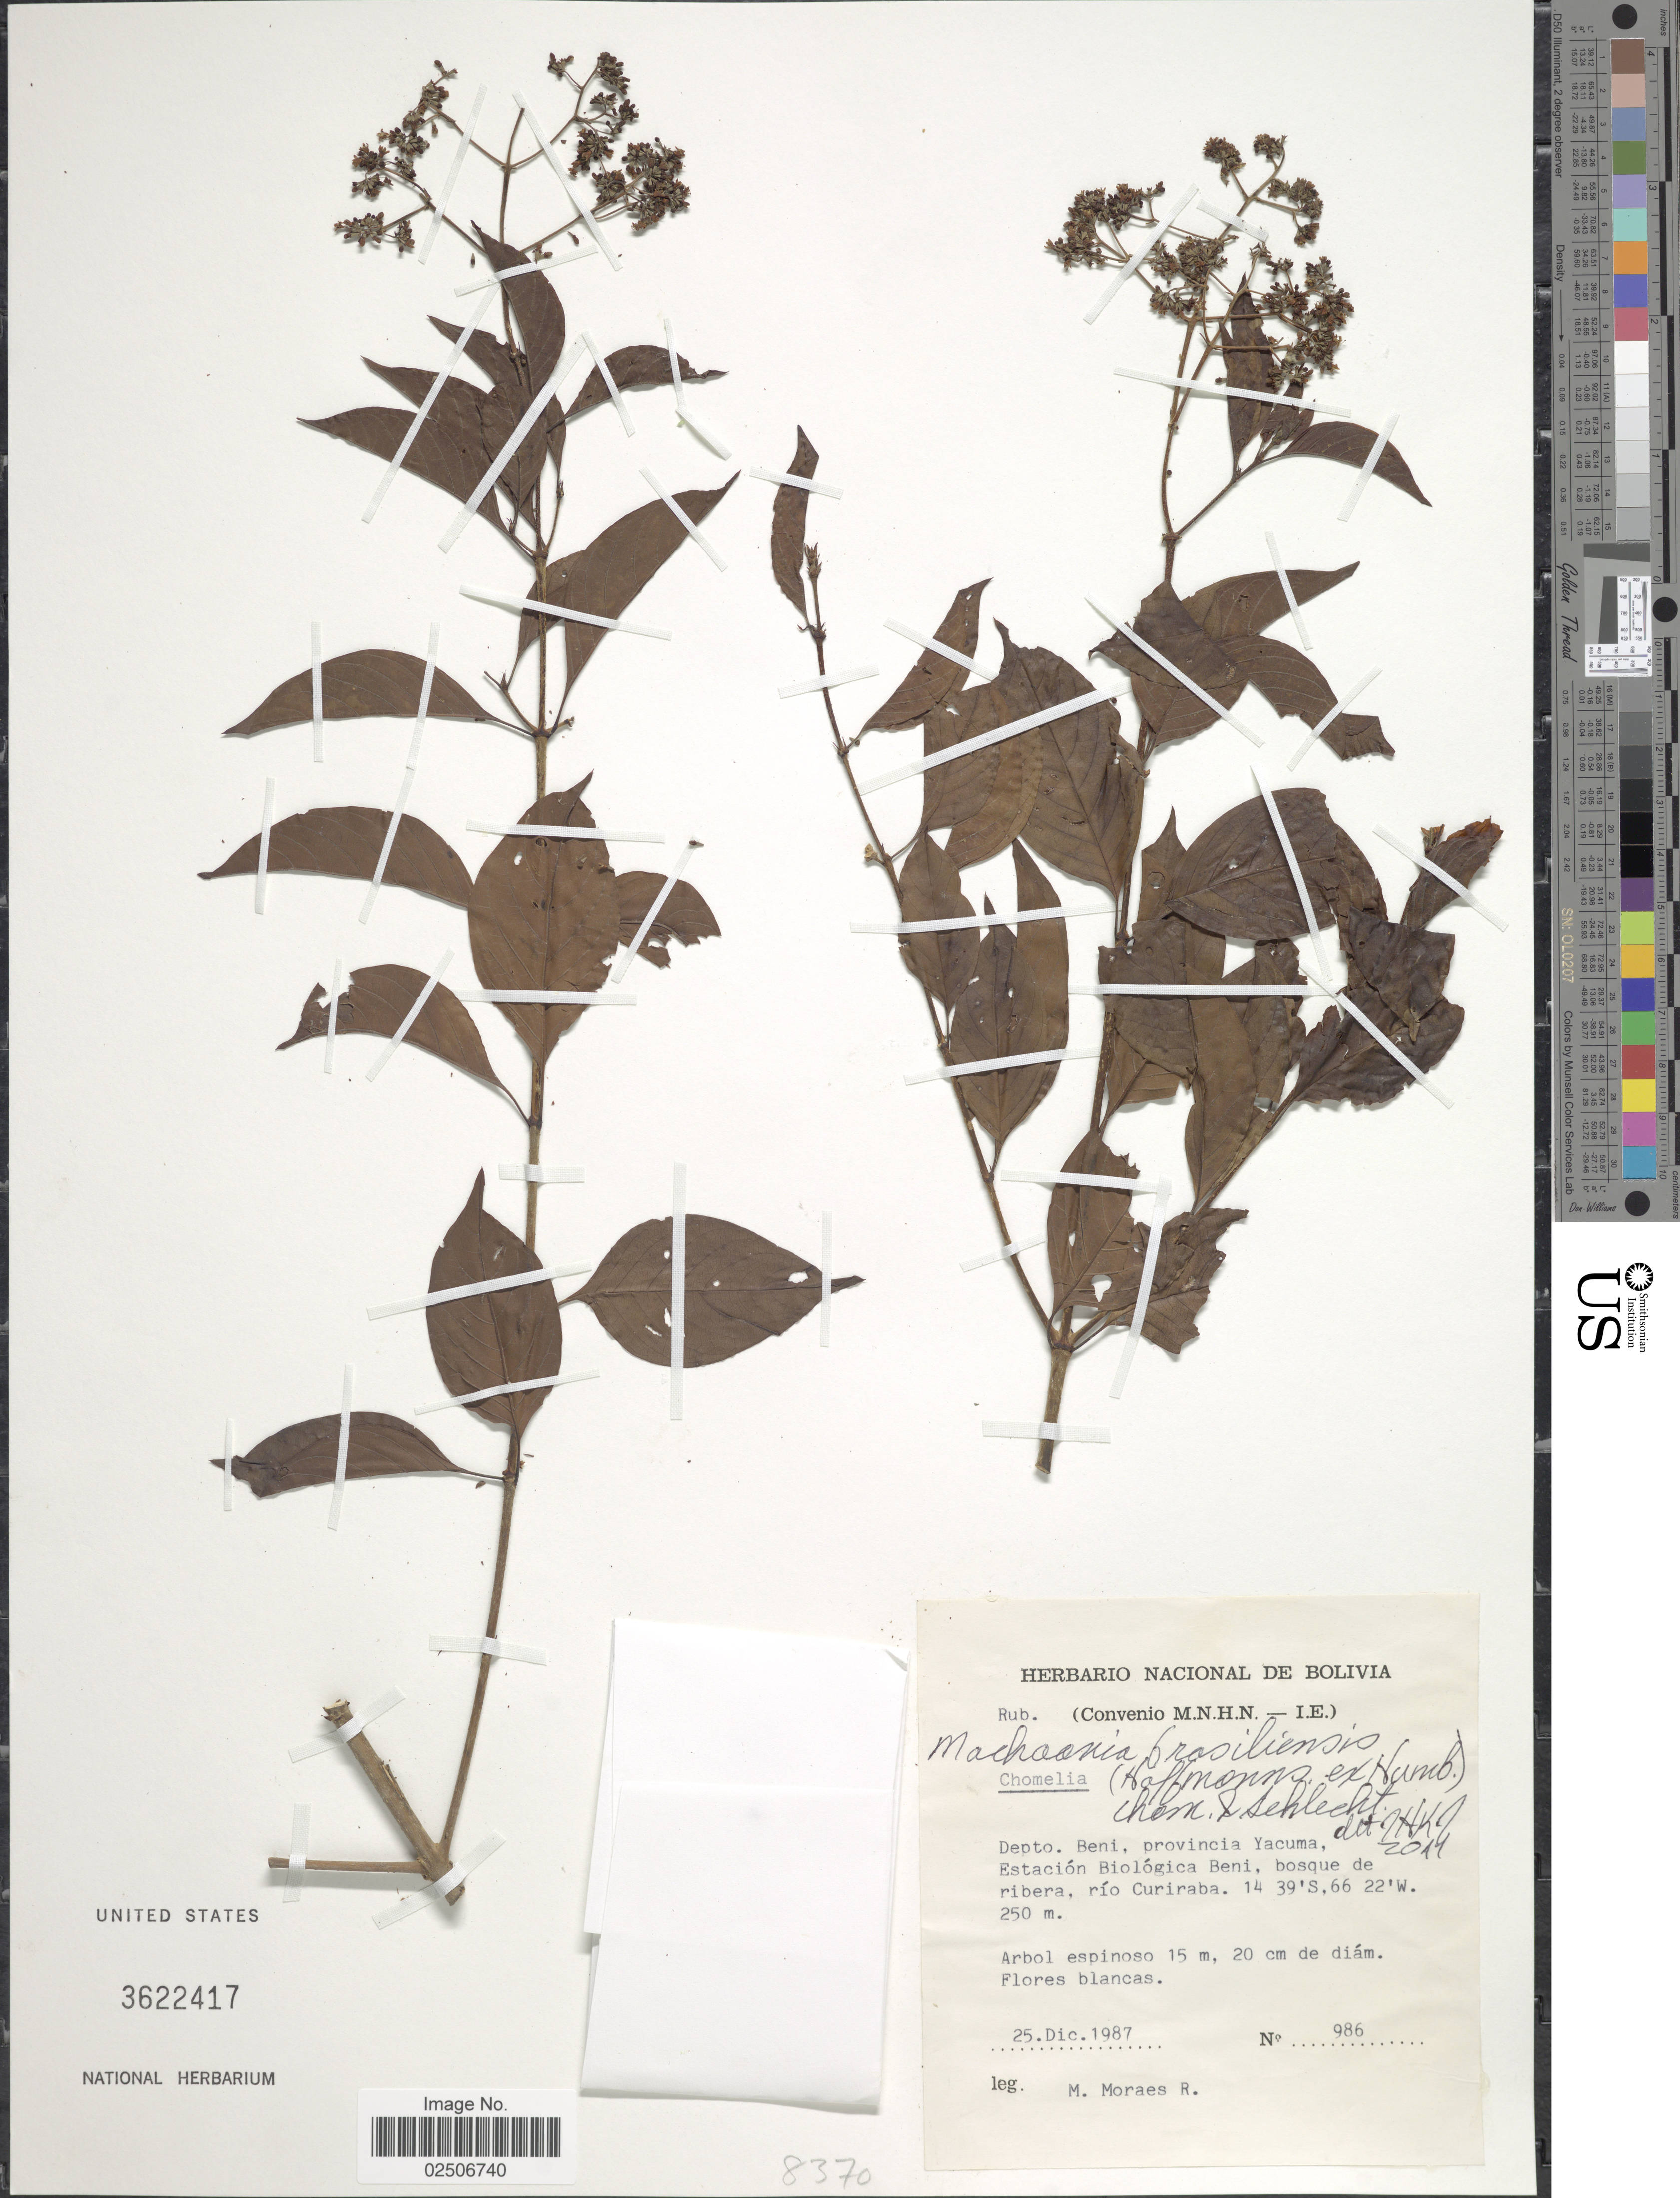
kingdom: Plantae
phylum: Tracheophyta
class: Magnoliopsida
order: Gentianales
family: Rubiaceae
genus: Machaonia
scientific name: Machaonia brasiliensis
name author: (Hoffmanns. ex Humb.) Cham. & Schltdl.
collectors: M. Moraes R.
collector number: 986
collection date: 1987-12-25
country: Bolivia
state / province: Beni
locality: Provincia Yacuma, Estacion Biologica Beni, bosque de ribera, rio Curiraba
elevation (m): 250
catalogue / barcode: US 3622417